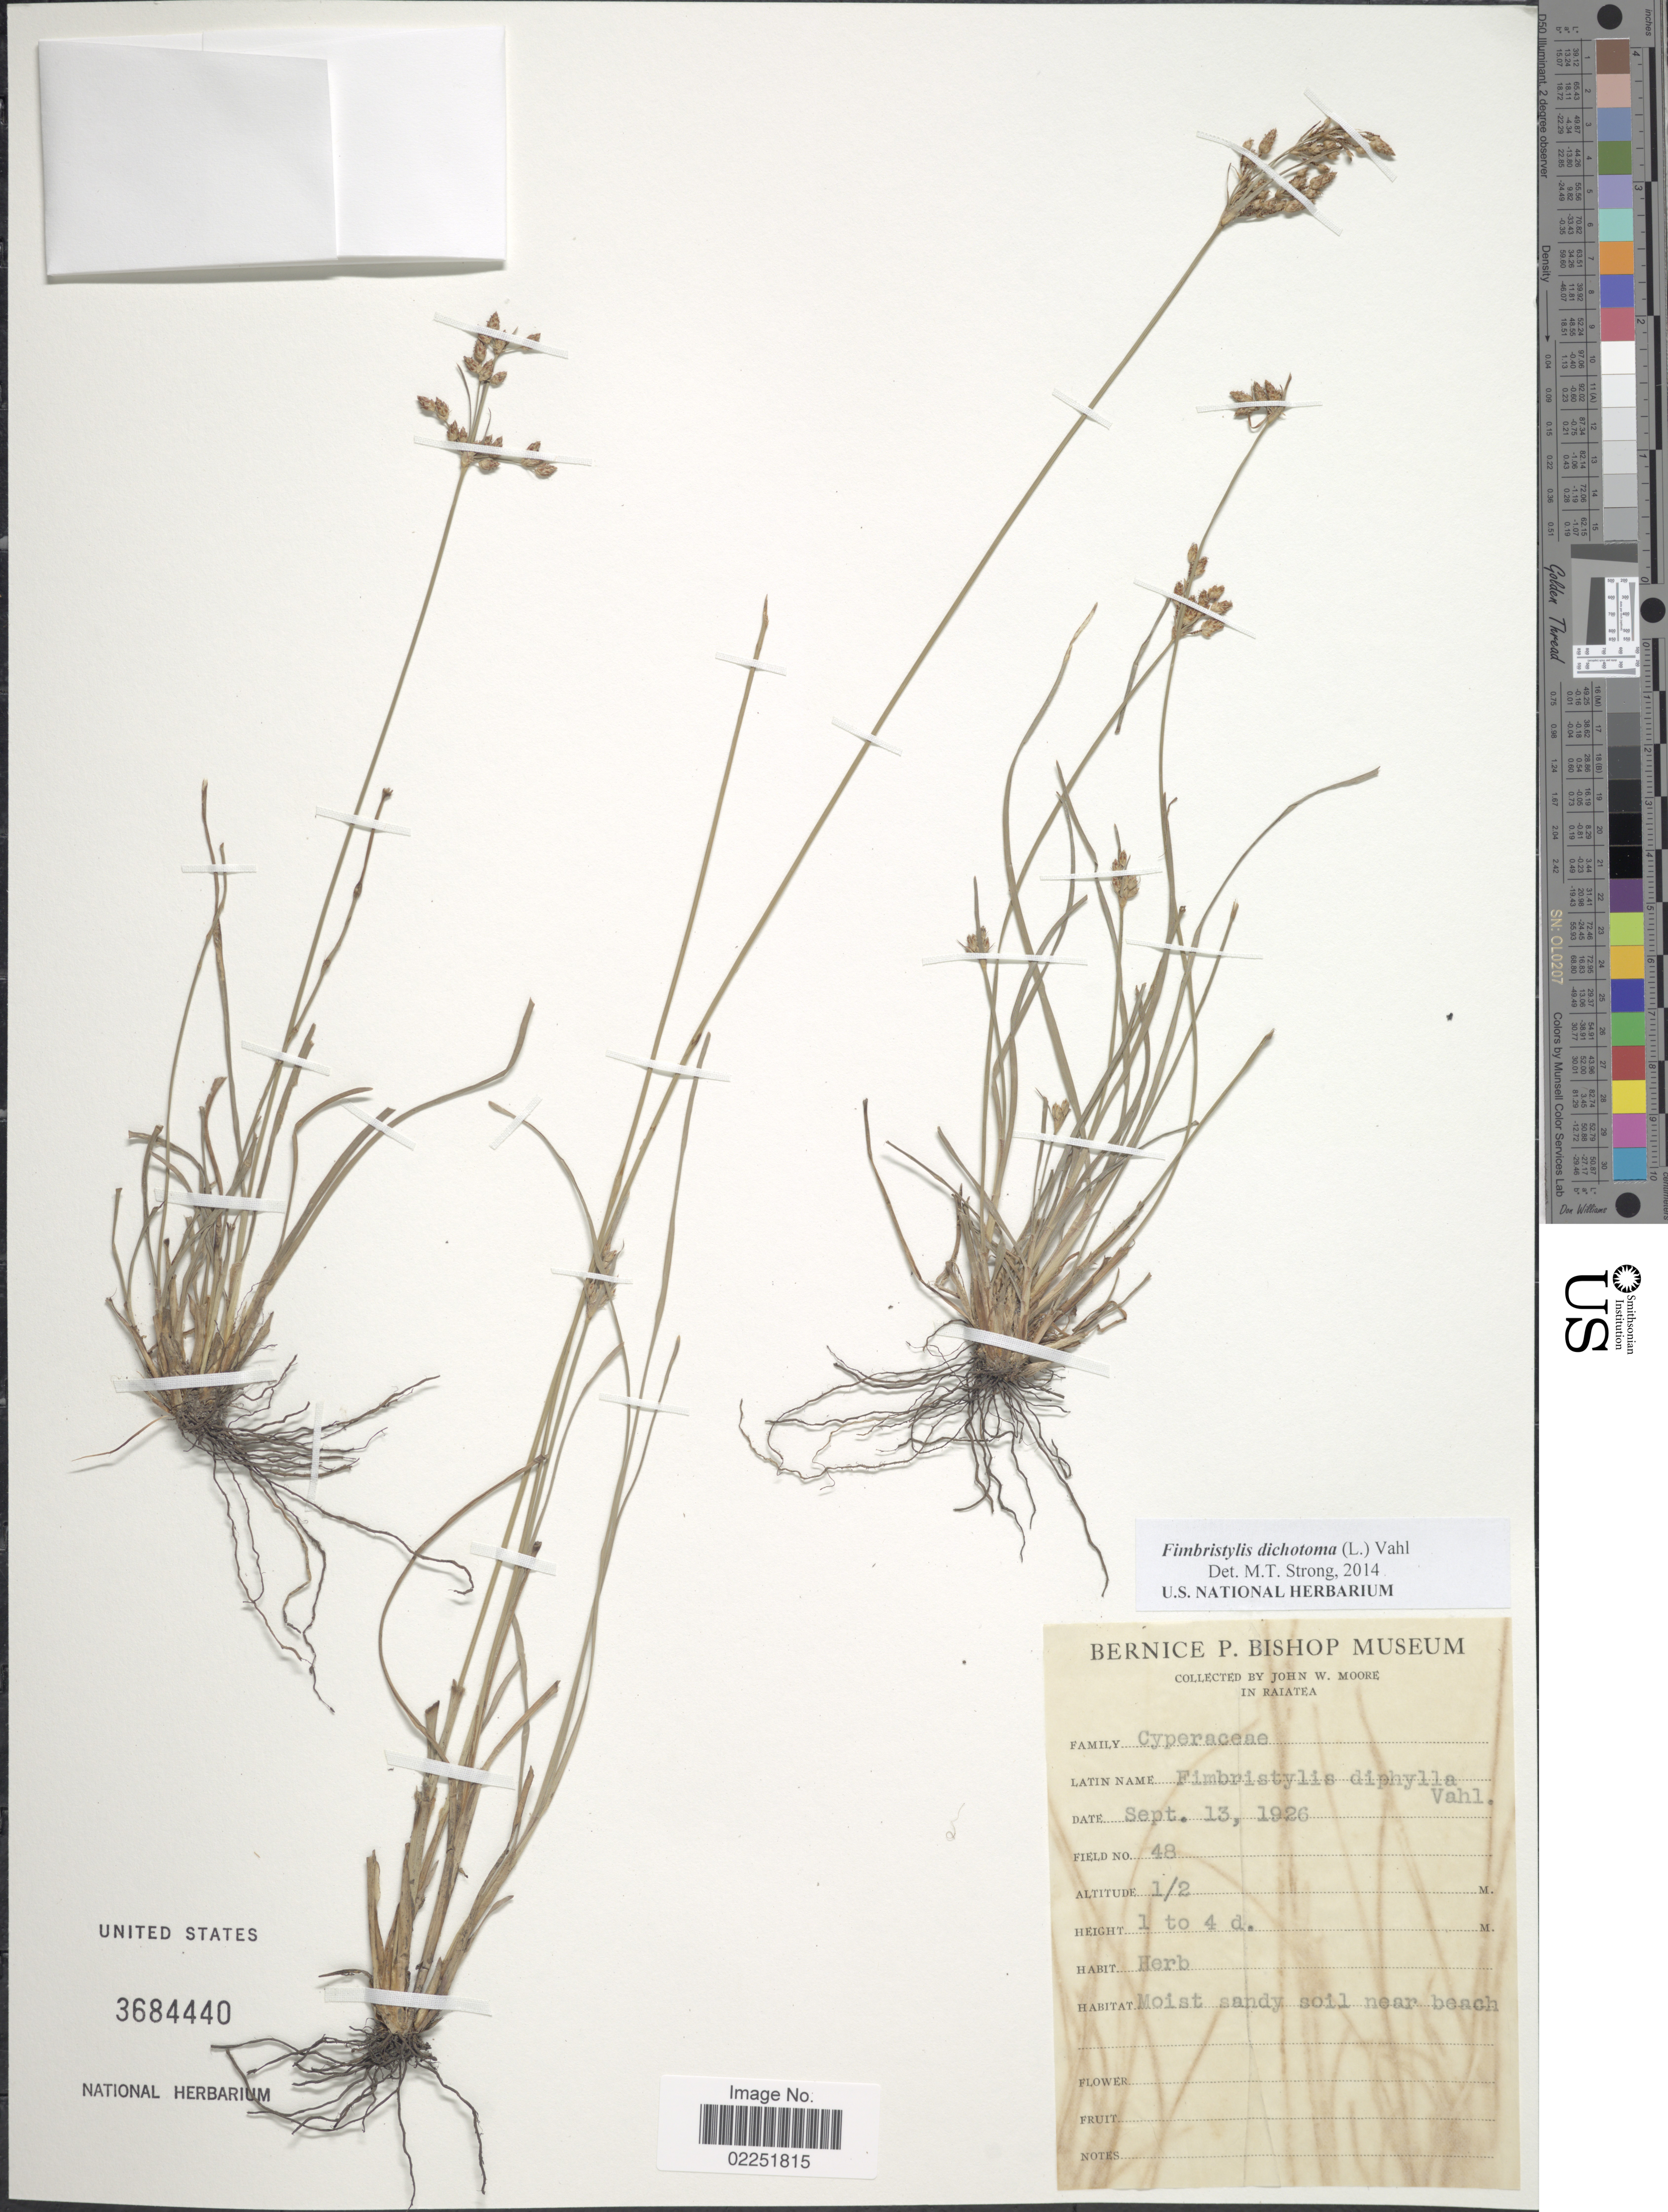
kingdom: Plantae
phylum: Tracheophyta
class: Liliopsida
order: Poales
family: Cyperaceae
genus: Fimbristylis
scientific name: Fimbristylis dichotoma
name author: (L.) Vahl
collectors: J. Moore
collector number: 48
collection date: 1926-09-13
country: French Polynesia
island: Raiatea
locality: Raiatea, Moist sandy soil near beach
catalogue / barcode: US 3684440